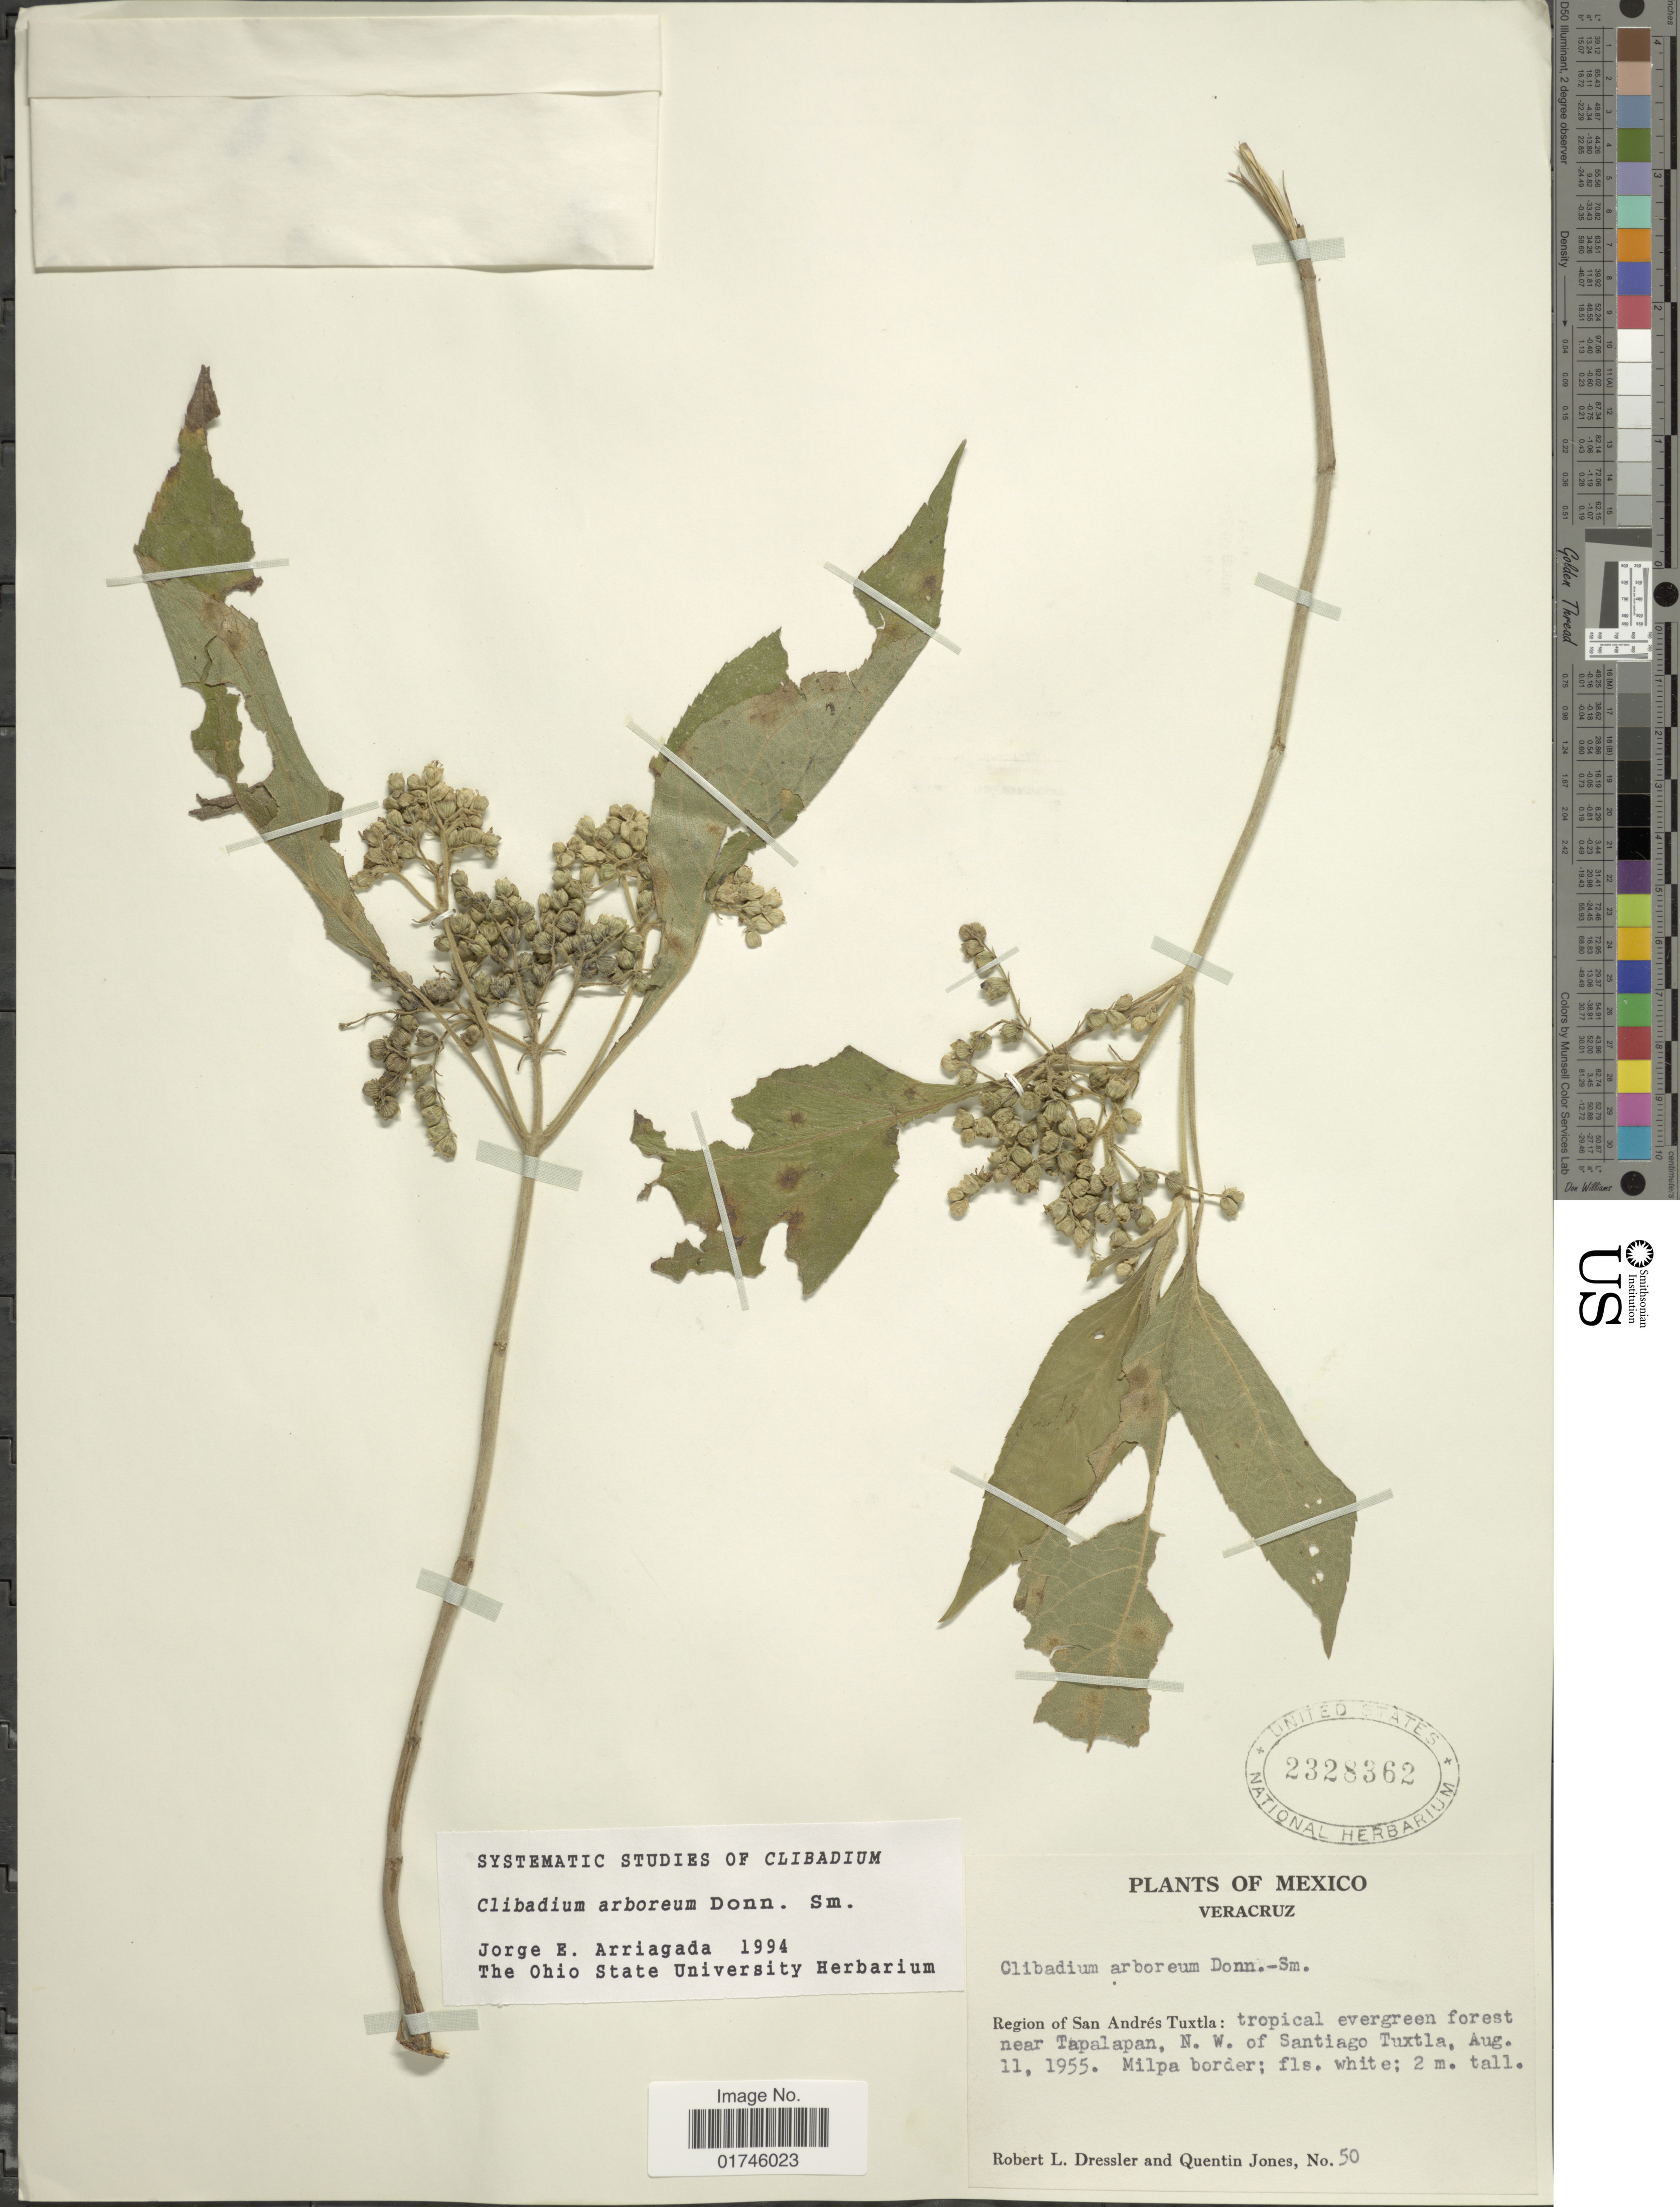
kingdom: Plantae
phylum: Tracheophyta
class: Magnoliopsida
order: Asterales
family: Asteraceae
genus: Clibadium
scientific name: Clibadium arboreum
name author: Donn. Sm.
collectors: R. Dressler & Q. Jones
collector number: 50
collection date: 1955-08-11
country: Mexico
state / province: Veracruz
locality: Veracruz, Region of San Andres Tuxta Tropical evergreen forest near Tapalapa, N. W. of Santiago Tuxtla. Milpa border.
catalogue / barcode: US 2328362